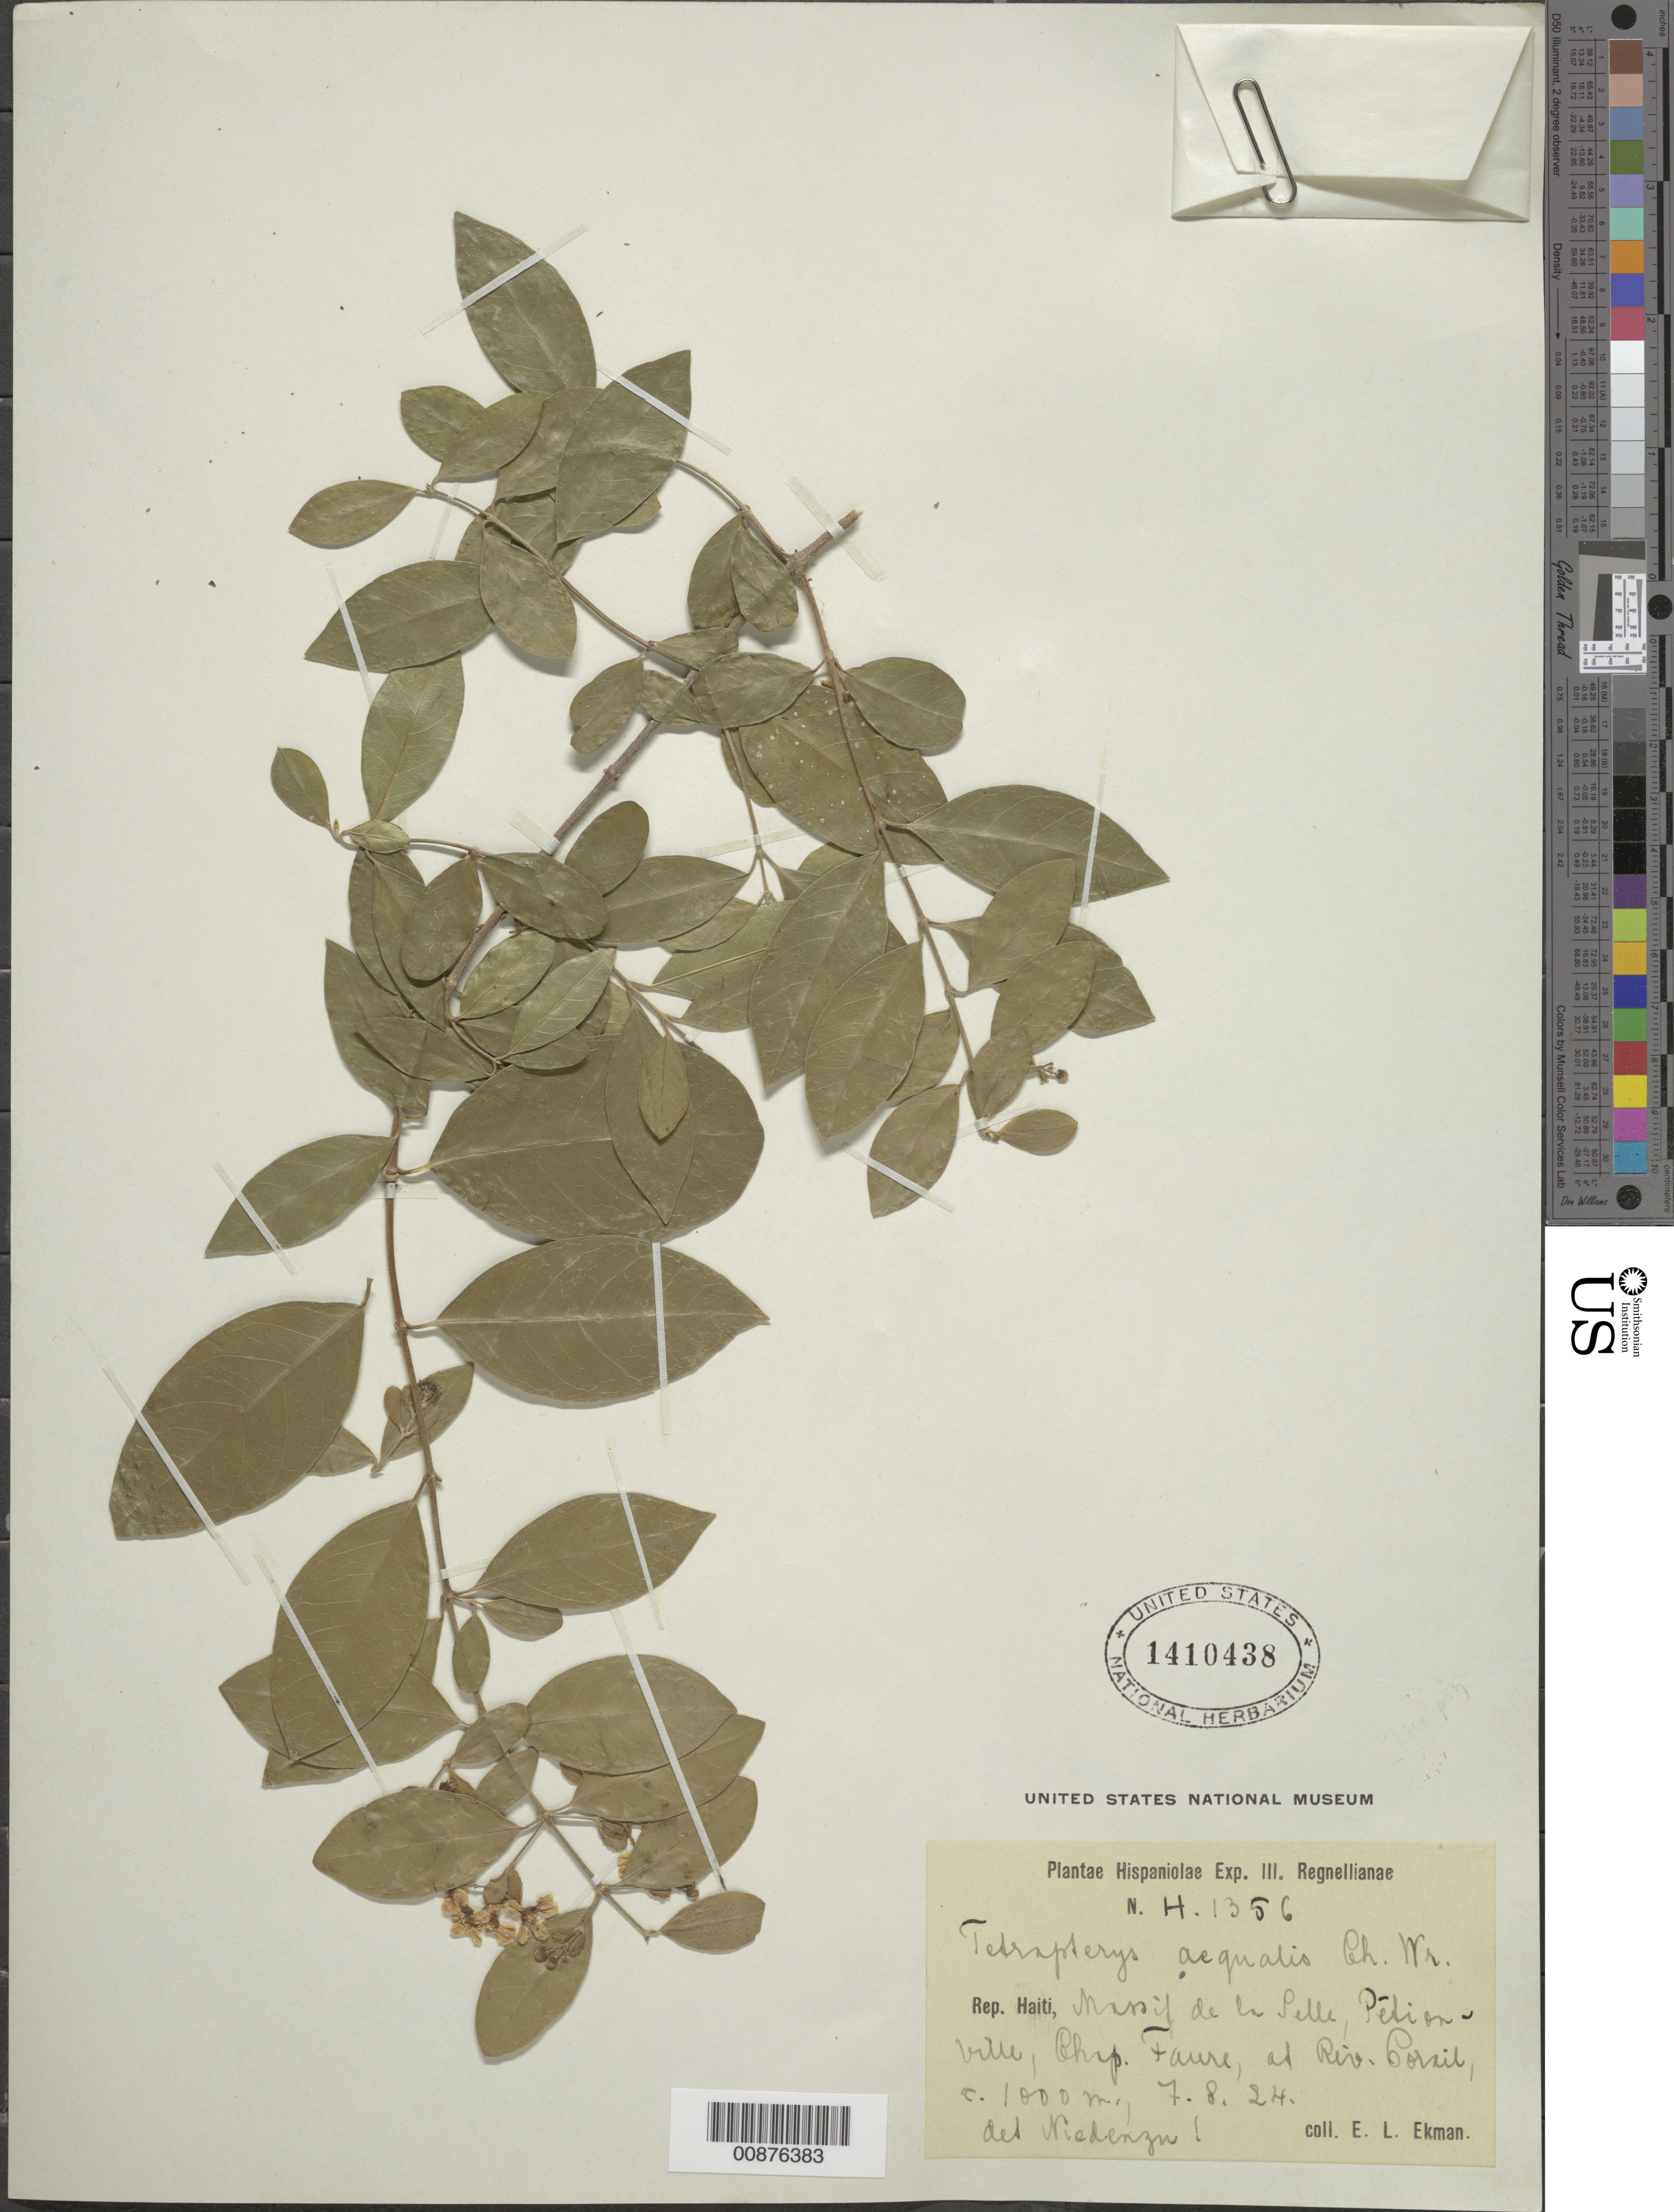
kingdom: Plantae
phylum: Tracheophyta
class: Magnoliopsida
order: Malpighiales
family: Malpighiaceae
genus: Tetrapterys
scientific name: Tetrapterys aequalis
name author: C. Wright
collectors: E. L. Ekman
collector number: H.1356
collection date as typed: Transcribed d/m/y: 7/8/24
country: Haiti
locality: Hispaniolae. Massif de la Selle, Pétionville, Chap. Faure, at Rio Corail.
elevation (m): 1000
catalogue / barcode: US 1410438